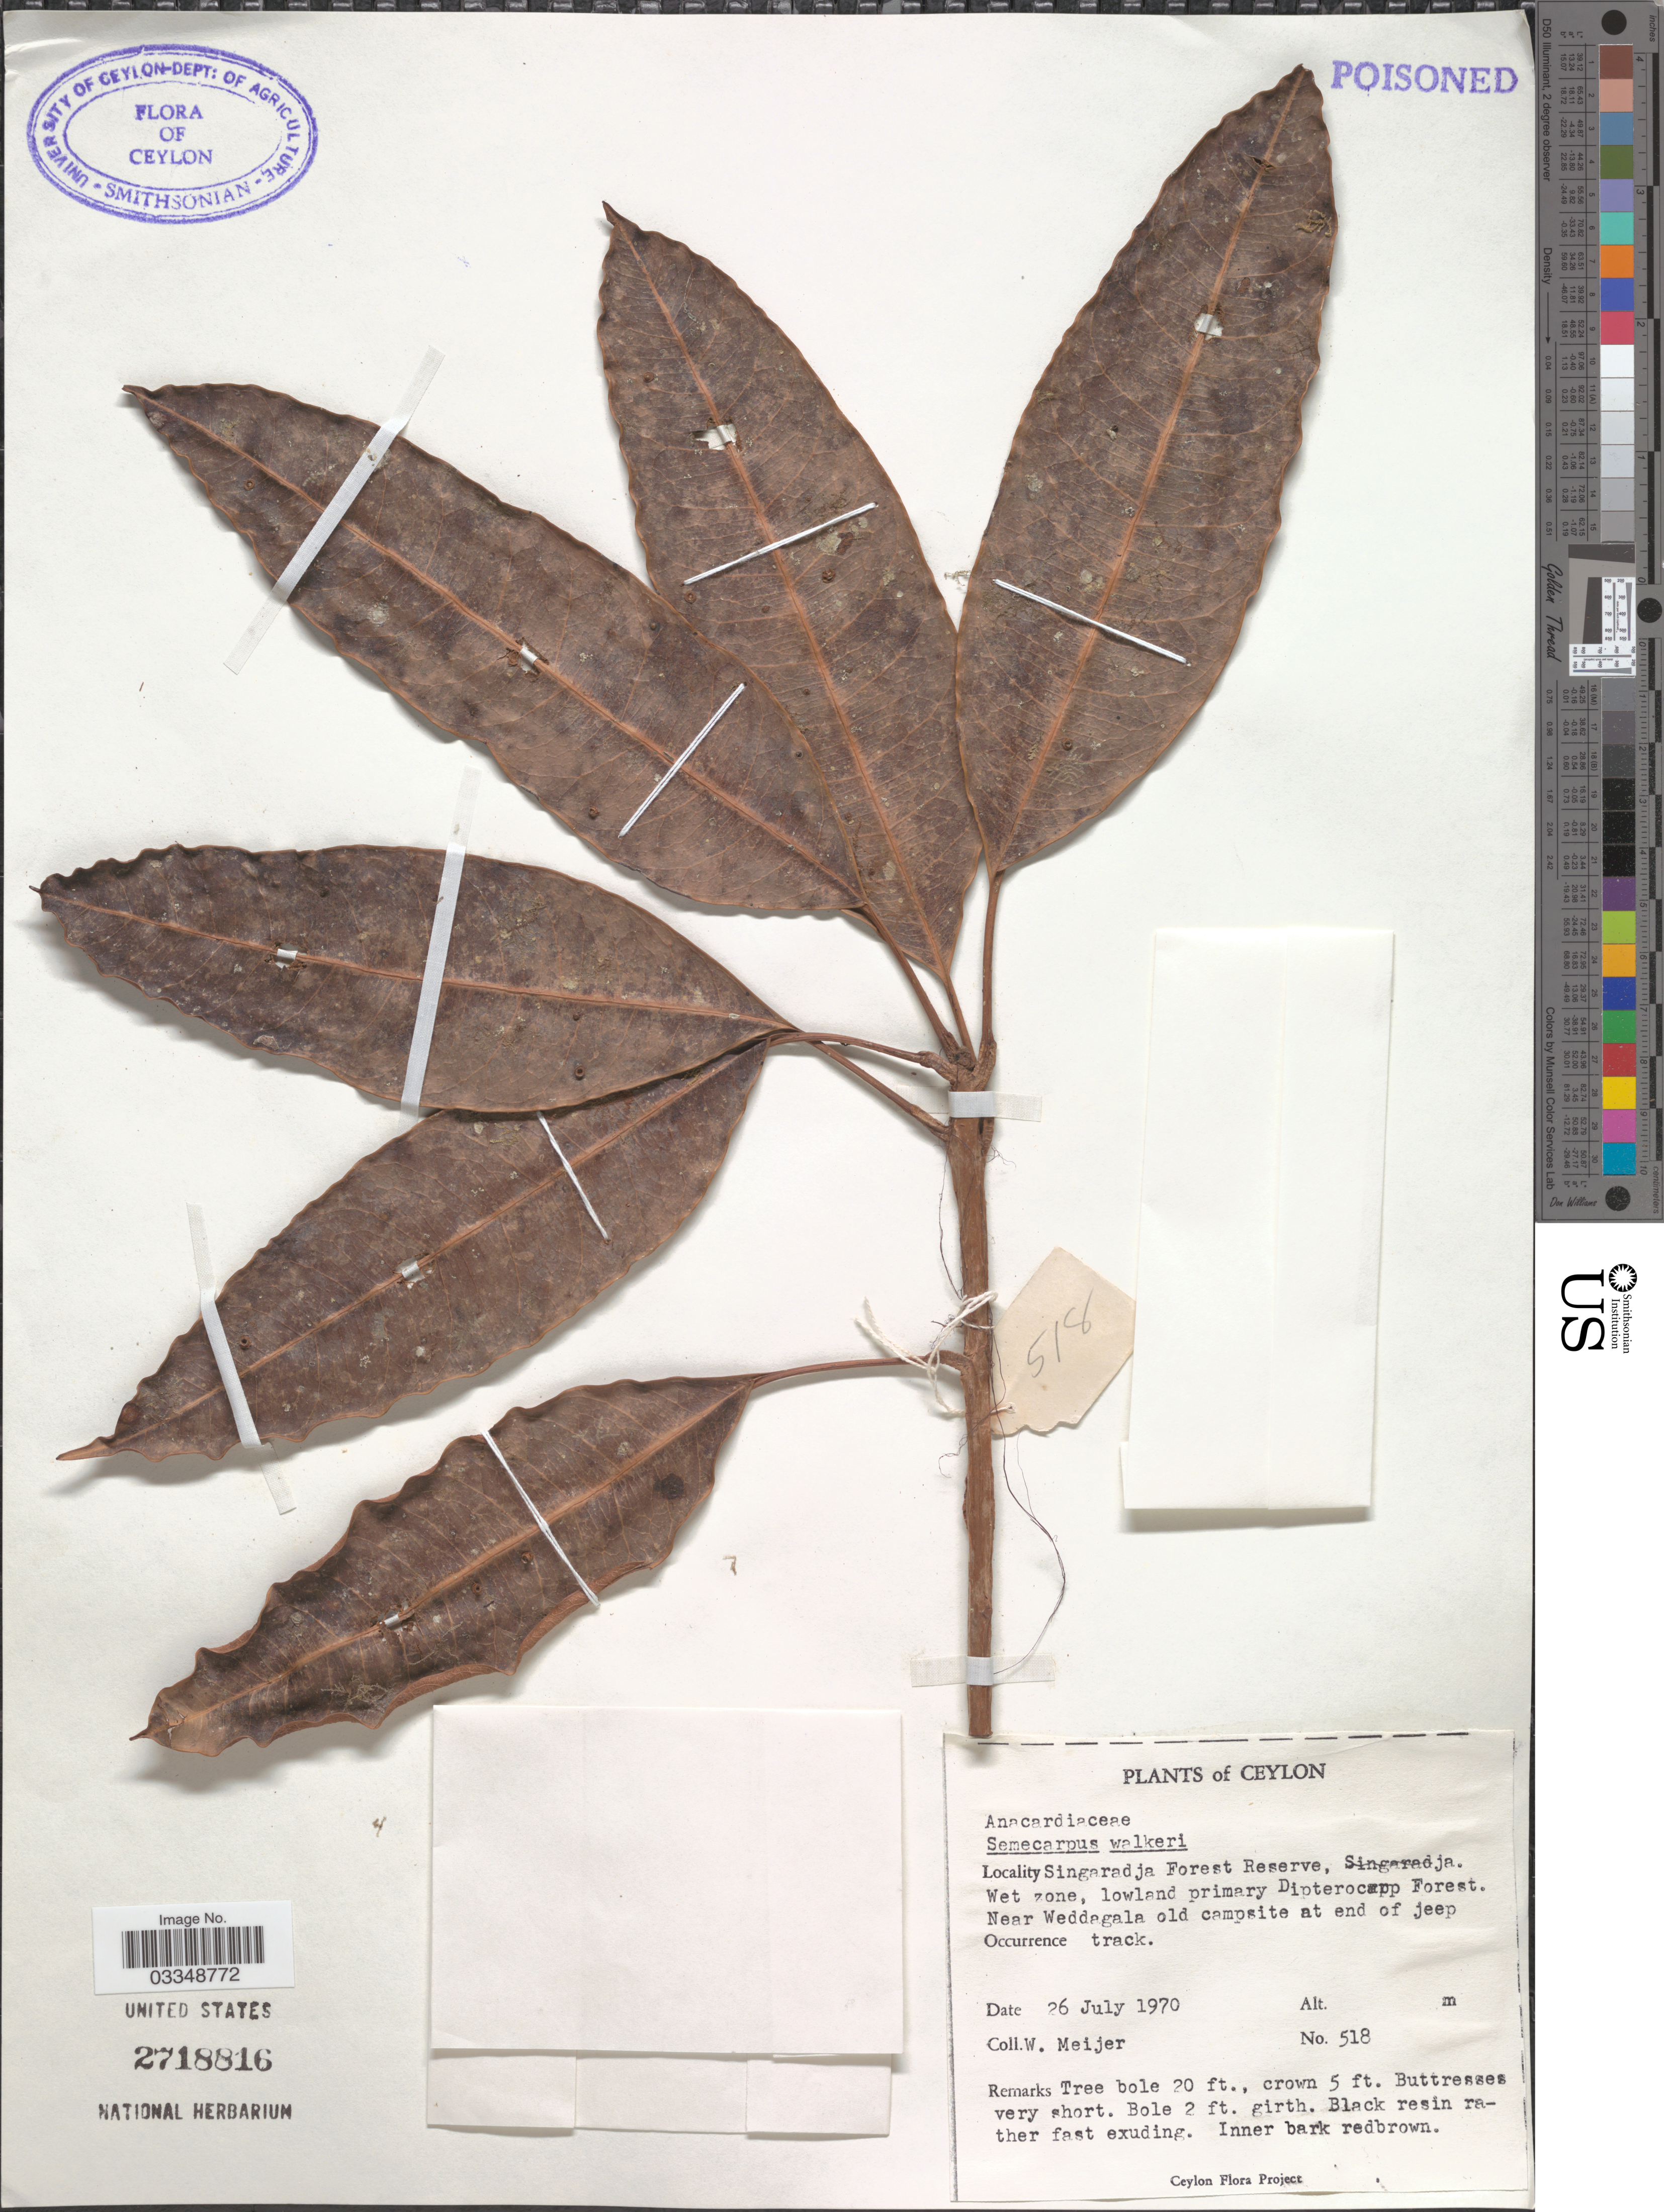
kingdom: Plantae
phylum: Tracheophyta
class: Magnoliopsida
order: Sapindales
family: Anacardiaceae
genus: Semecarpus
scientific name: Semecarpus walkeri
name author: Hook. f.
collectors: W. Meijer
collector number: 518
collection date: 1970-07-26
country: Sri Lanka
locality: Ceylon. Singaradja Forest Reserve, Singaradja. Wet zone, lowland primary Dipterocapp Forest. Near Weddagala old campsite at end of jeep.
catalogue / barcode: US 2718816